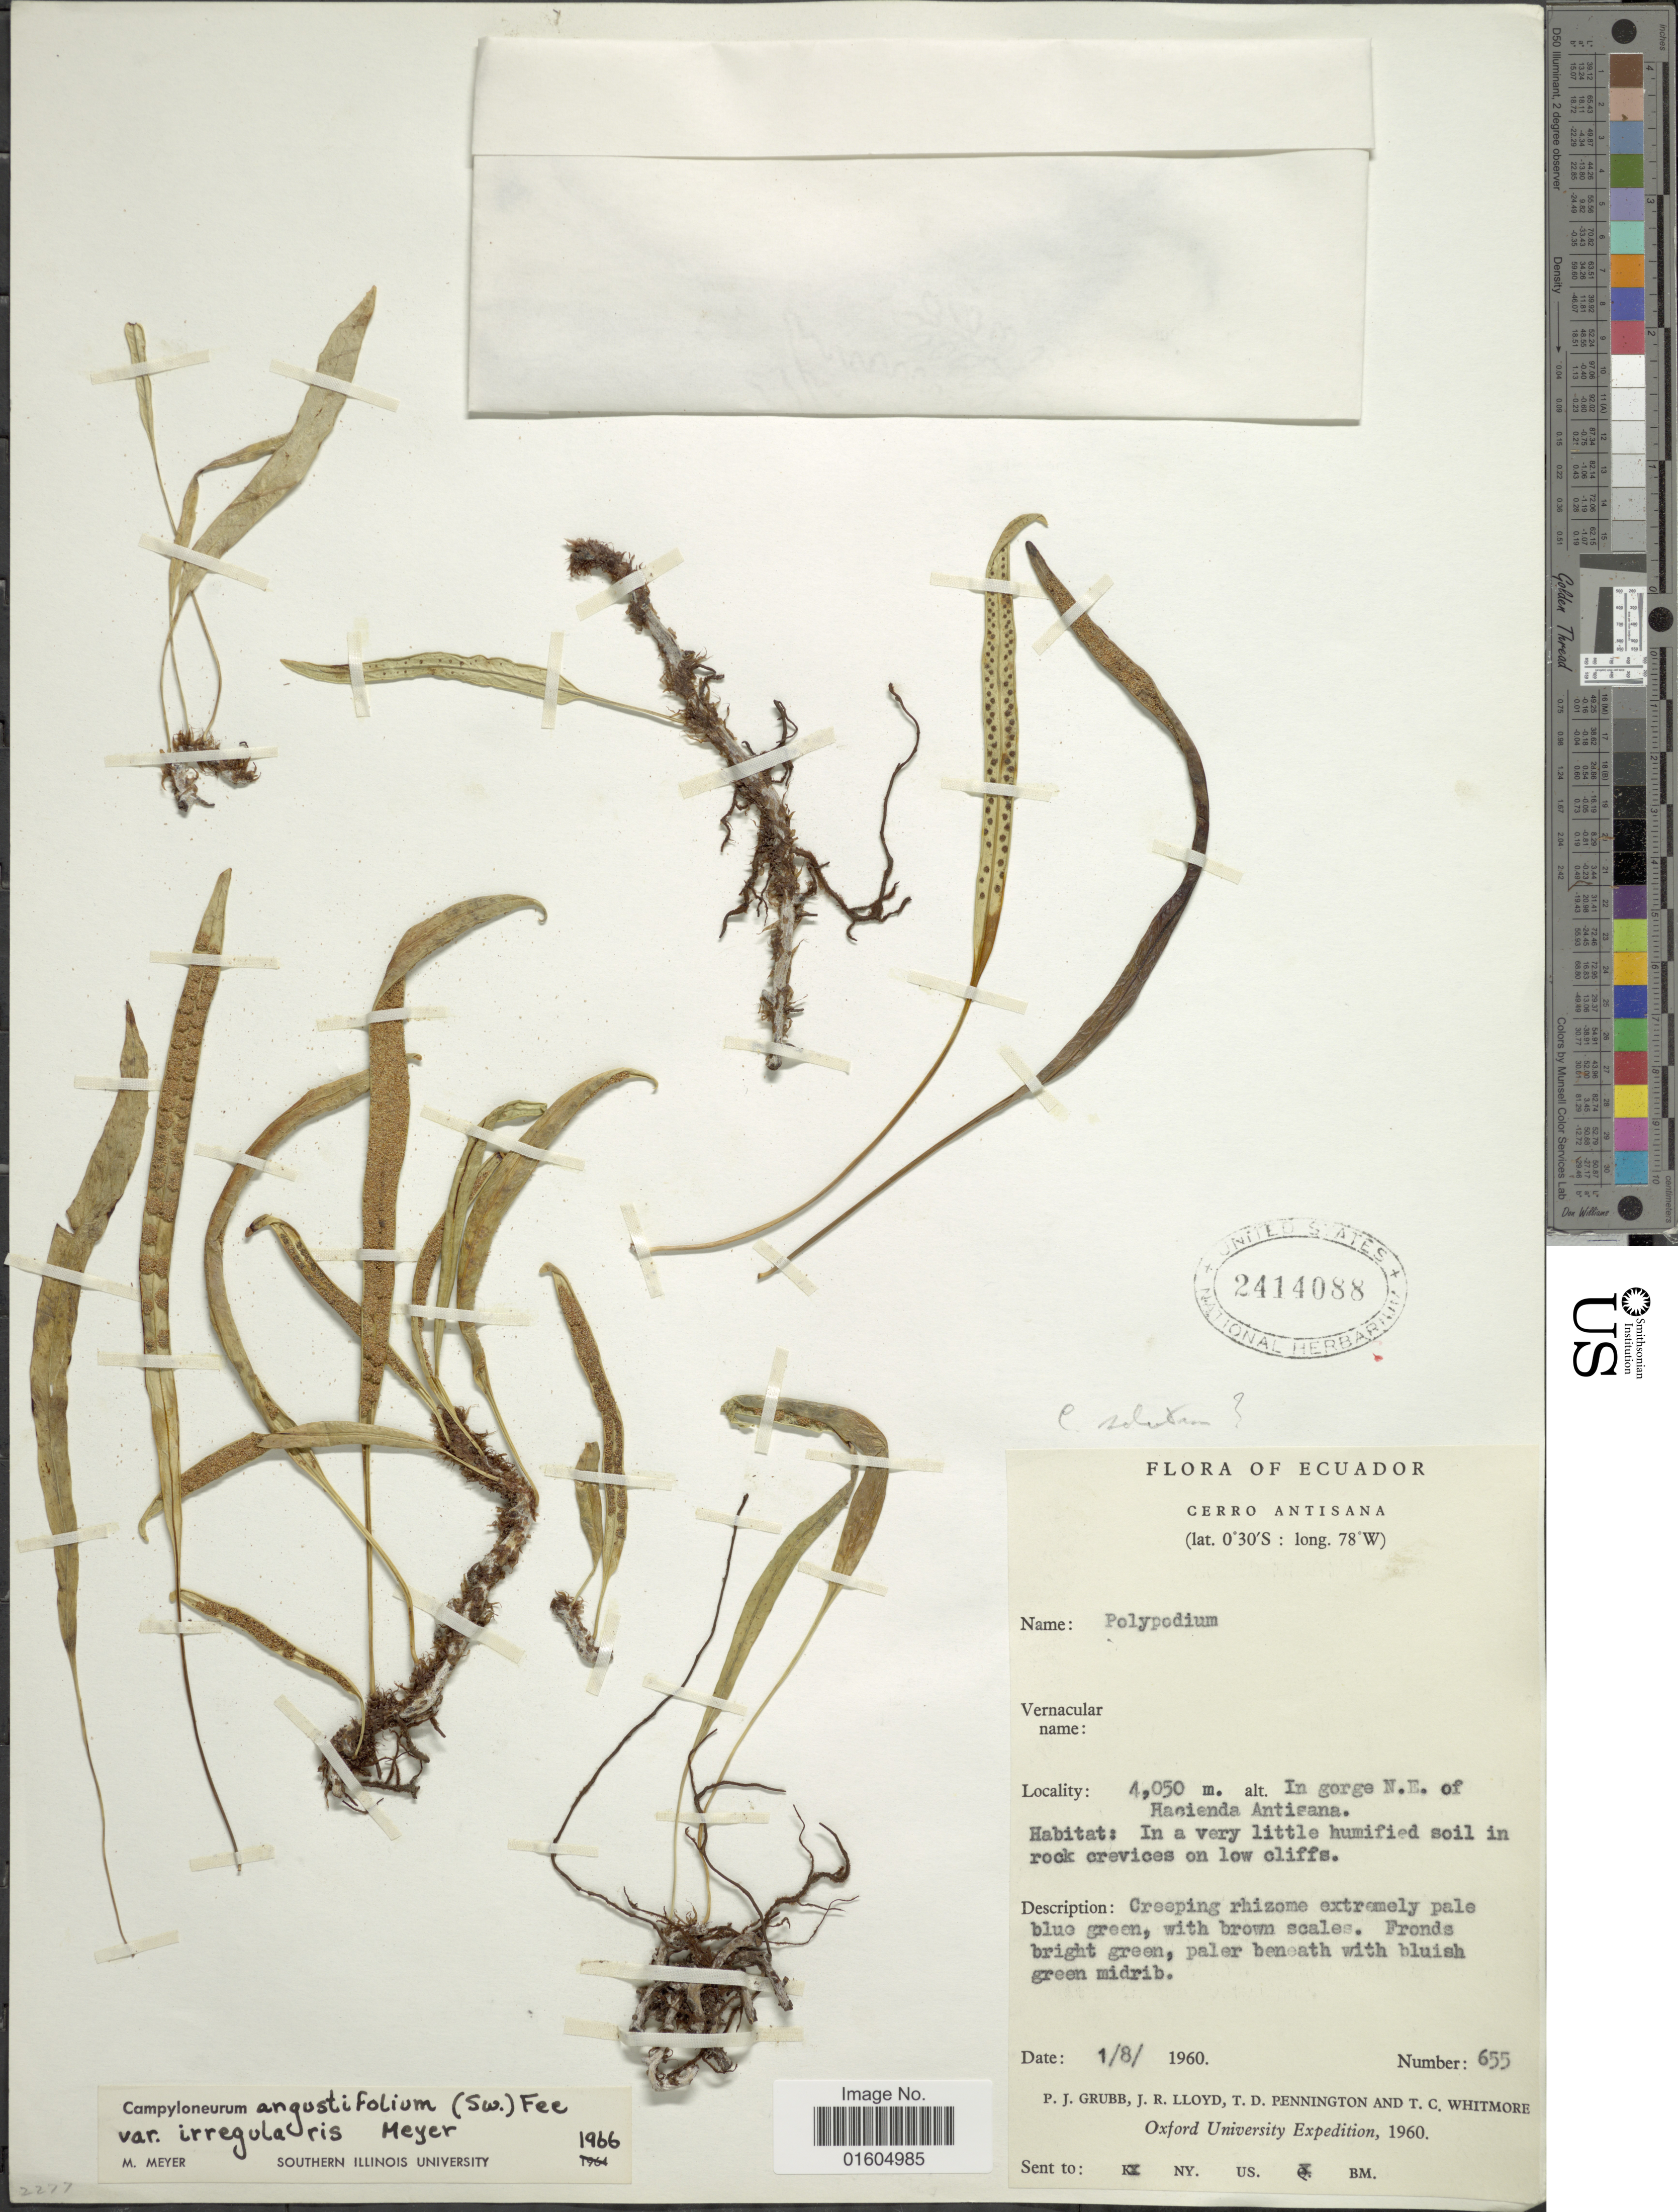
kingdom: Plantae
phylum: Tracheophyta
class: Polypodiopsida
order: Polypodiales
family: Polypodiaceae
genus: Campyloneurum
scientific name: Campyloneurum solutum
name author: (Klotzsch) Fée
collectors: P. J. Grubb, J. R. Lloyd, T. D. Pennington & T. C. Whitmore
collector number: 655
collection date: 1960-08-01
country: Ecuador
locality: Ecuador. Cerro Anitsana. In gorge N.E. of Hacienda Antisana.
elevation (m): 4050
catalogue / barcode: US 2414088